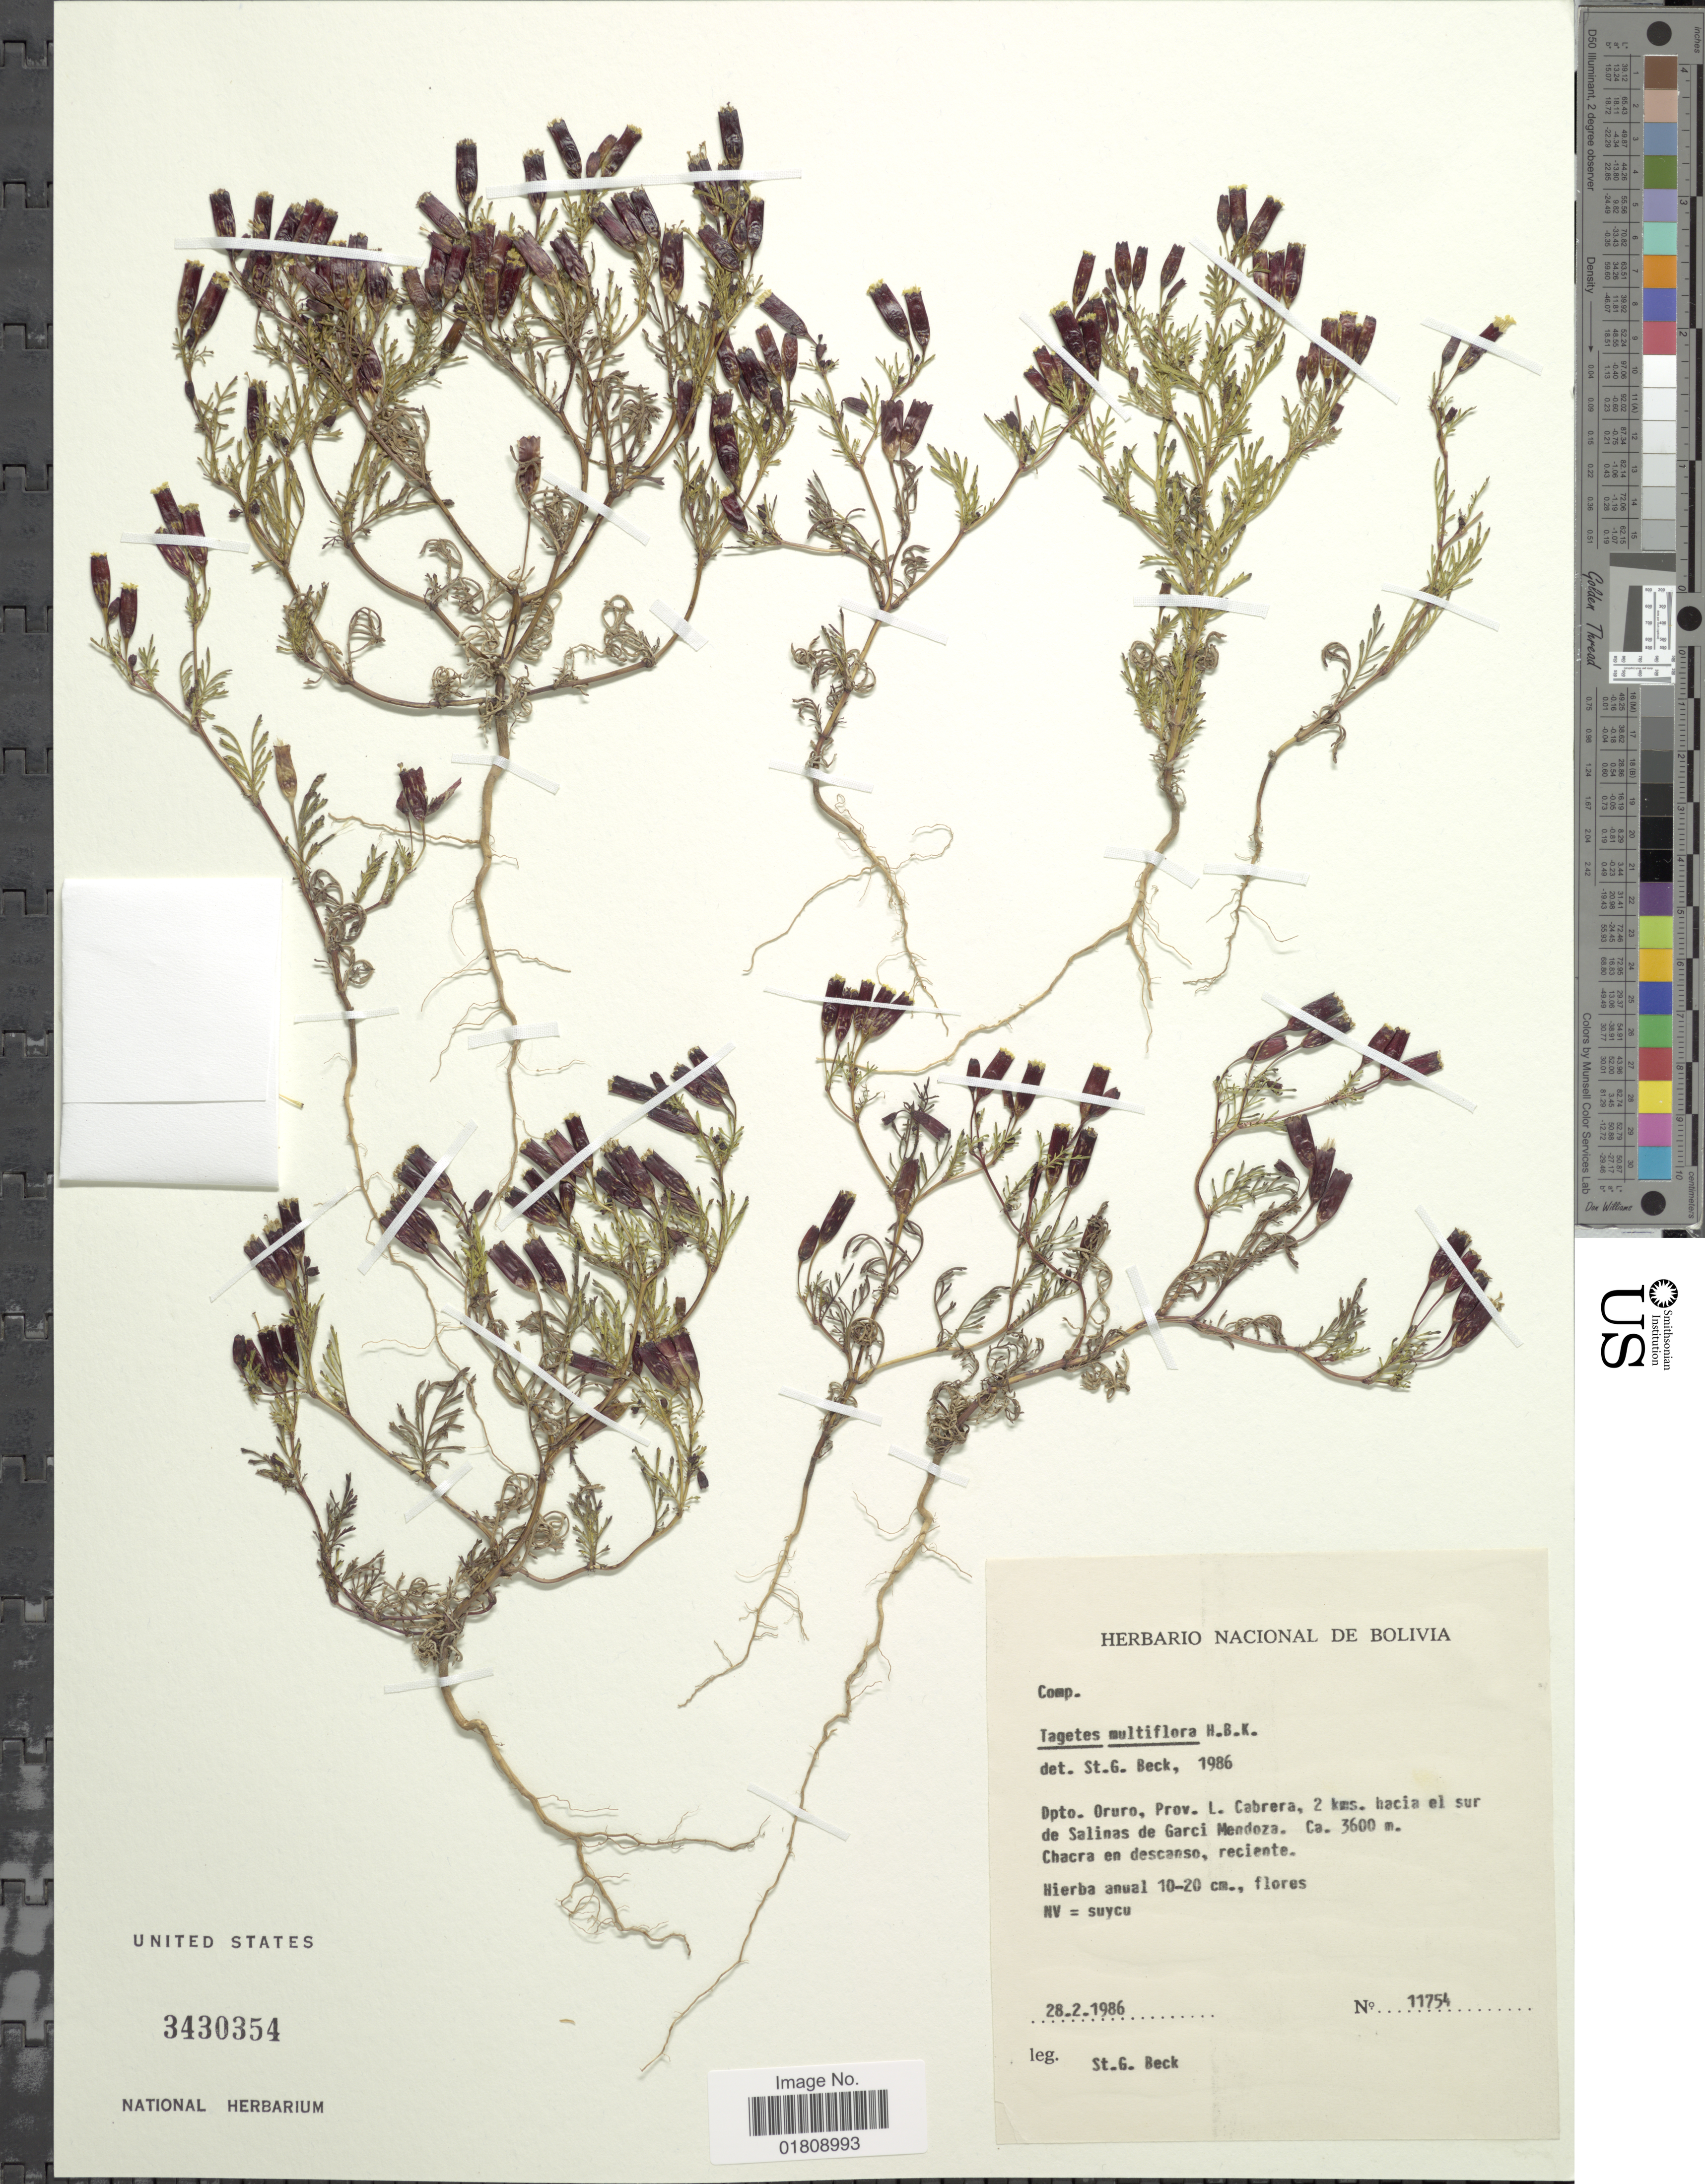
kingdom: Plantae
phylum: Tracheophyta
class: Magnoliopsida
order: Asterales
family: Asteraceae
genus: Tagetes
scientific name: Tagetes multiflora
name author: Kunth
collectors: S. G. Beck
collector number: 11754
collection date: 1986-02-28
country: Bolivia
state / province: Oruro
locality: Prov. L. Cabrera, 2 kms hacia el sur de Salinas de Garci Mendoza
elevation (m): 3600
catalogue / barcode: US 3430354